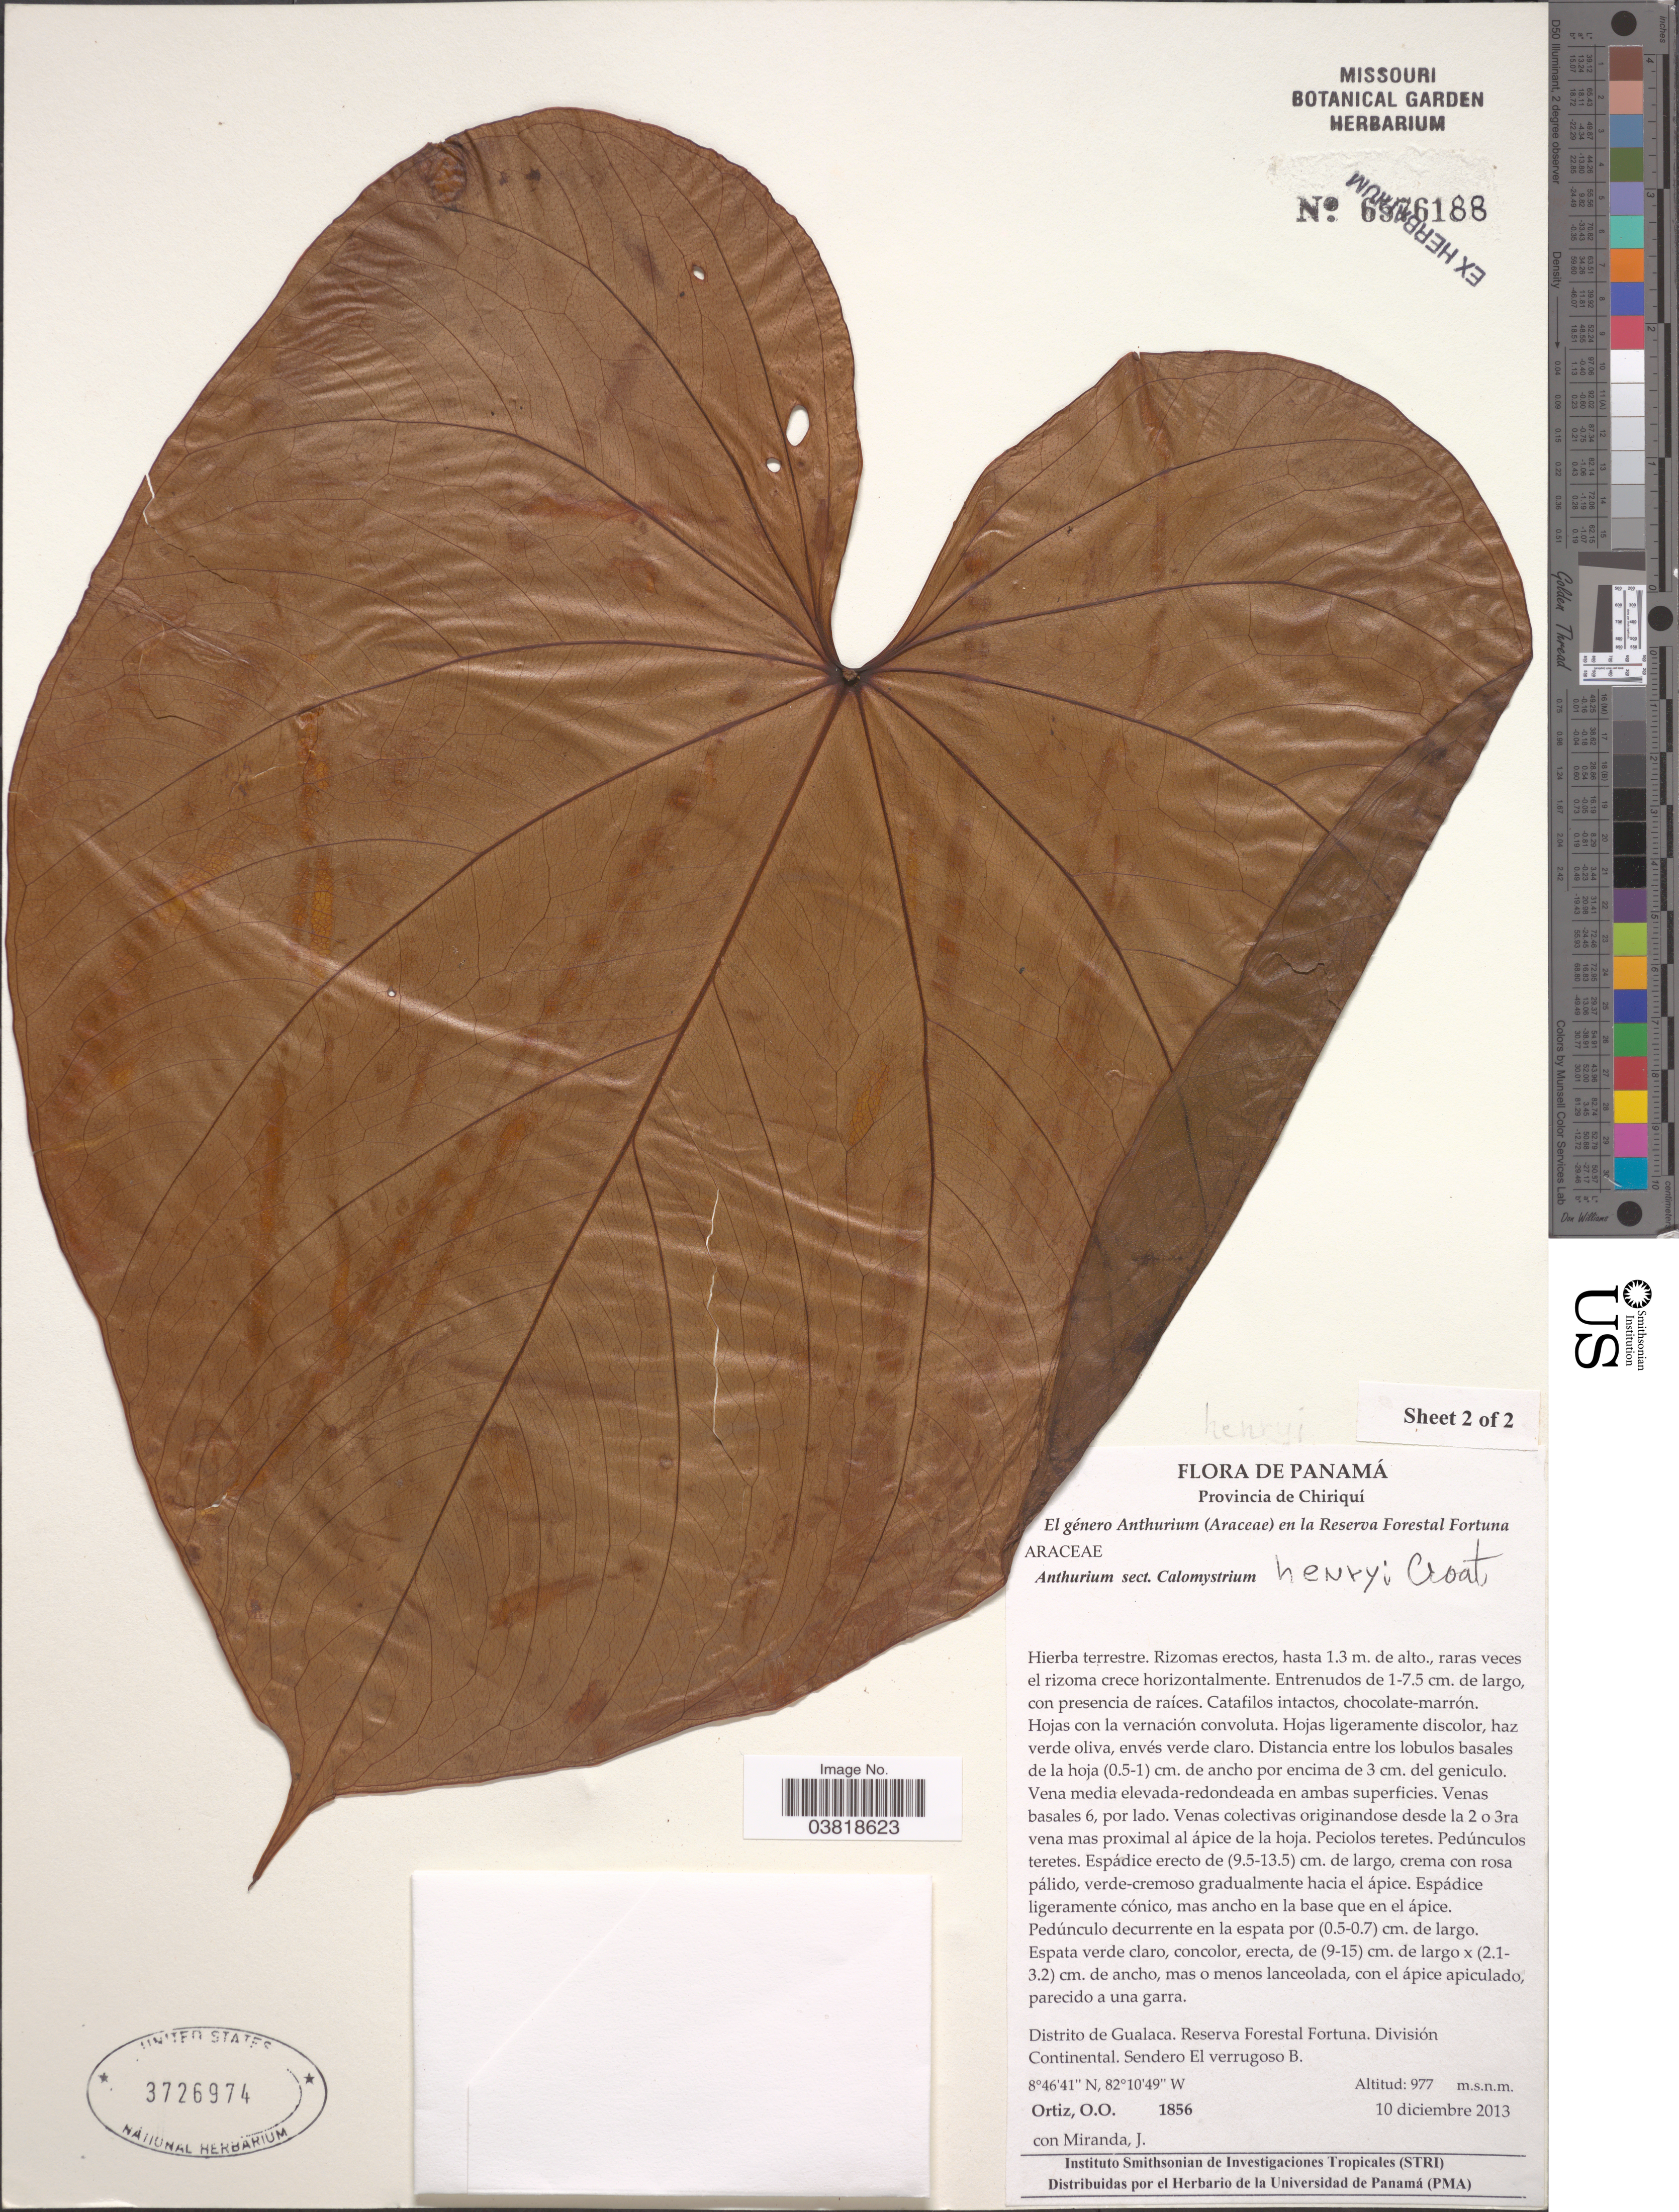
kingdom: Plantae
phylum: Tracheophyta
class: Liliopsida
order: Alismatales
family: Araceae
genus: Anthurium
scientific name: Anthurium henryi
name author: Croat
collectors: O. O. Ortiz & J. Miranda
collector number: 1856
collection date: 2013-12-10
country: Panama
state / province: Chiriqui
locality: Distrito de Gualaca. Reserva Forestal Fortuna. División Continental. Sendero El verrugoso B.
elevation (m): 977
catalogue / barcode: US 3726974